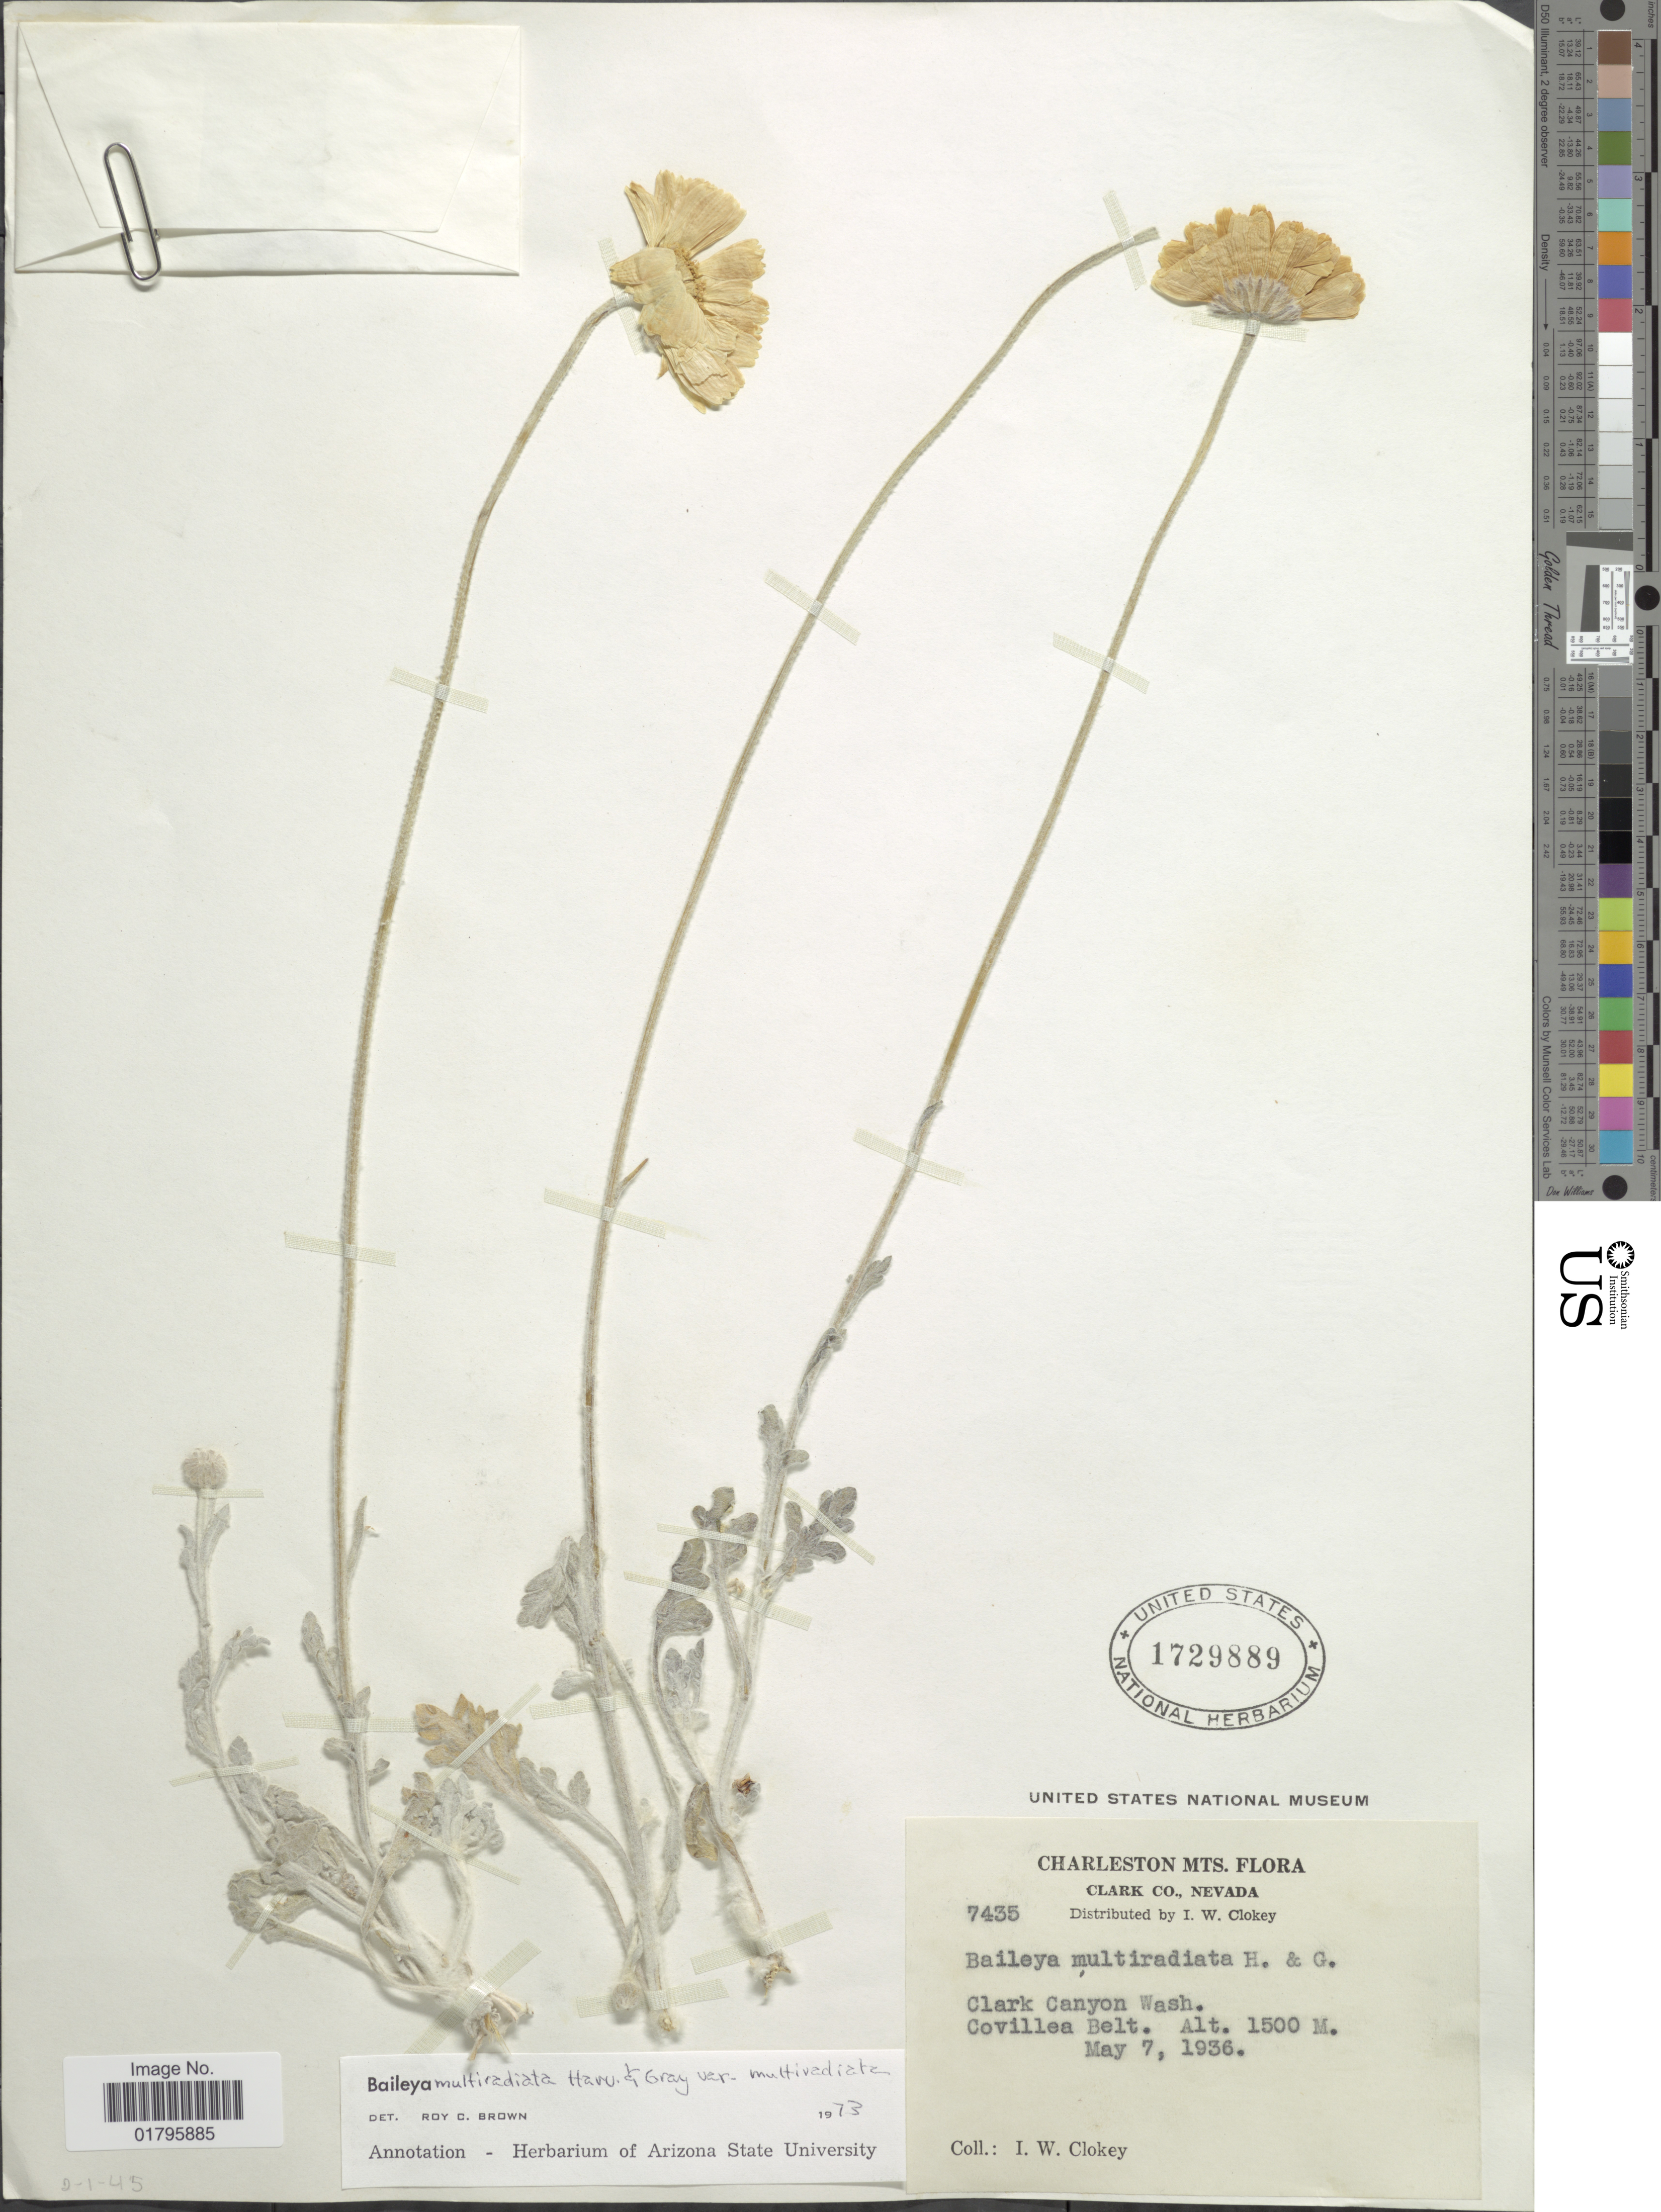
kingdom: Plantae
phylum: Tracheophyta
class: Magnoliopsida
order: Asterales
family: Asteraceae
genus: Baileya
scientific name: Baileya multiradiata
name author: Harv. & A. Gray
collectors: I. W. Clokey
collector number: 7435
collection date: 1936-05-07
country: United States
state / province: Nevada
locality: Charleston Mts. Clark Co., Nevada. Clark Canyon Wash. Covillea Belt.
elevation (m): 1500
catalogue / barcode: US 1729889